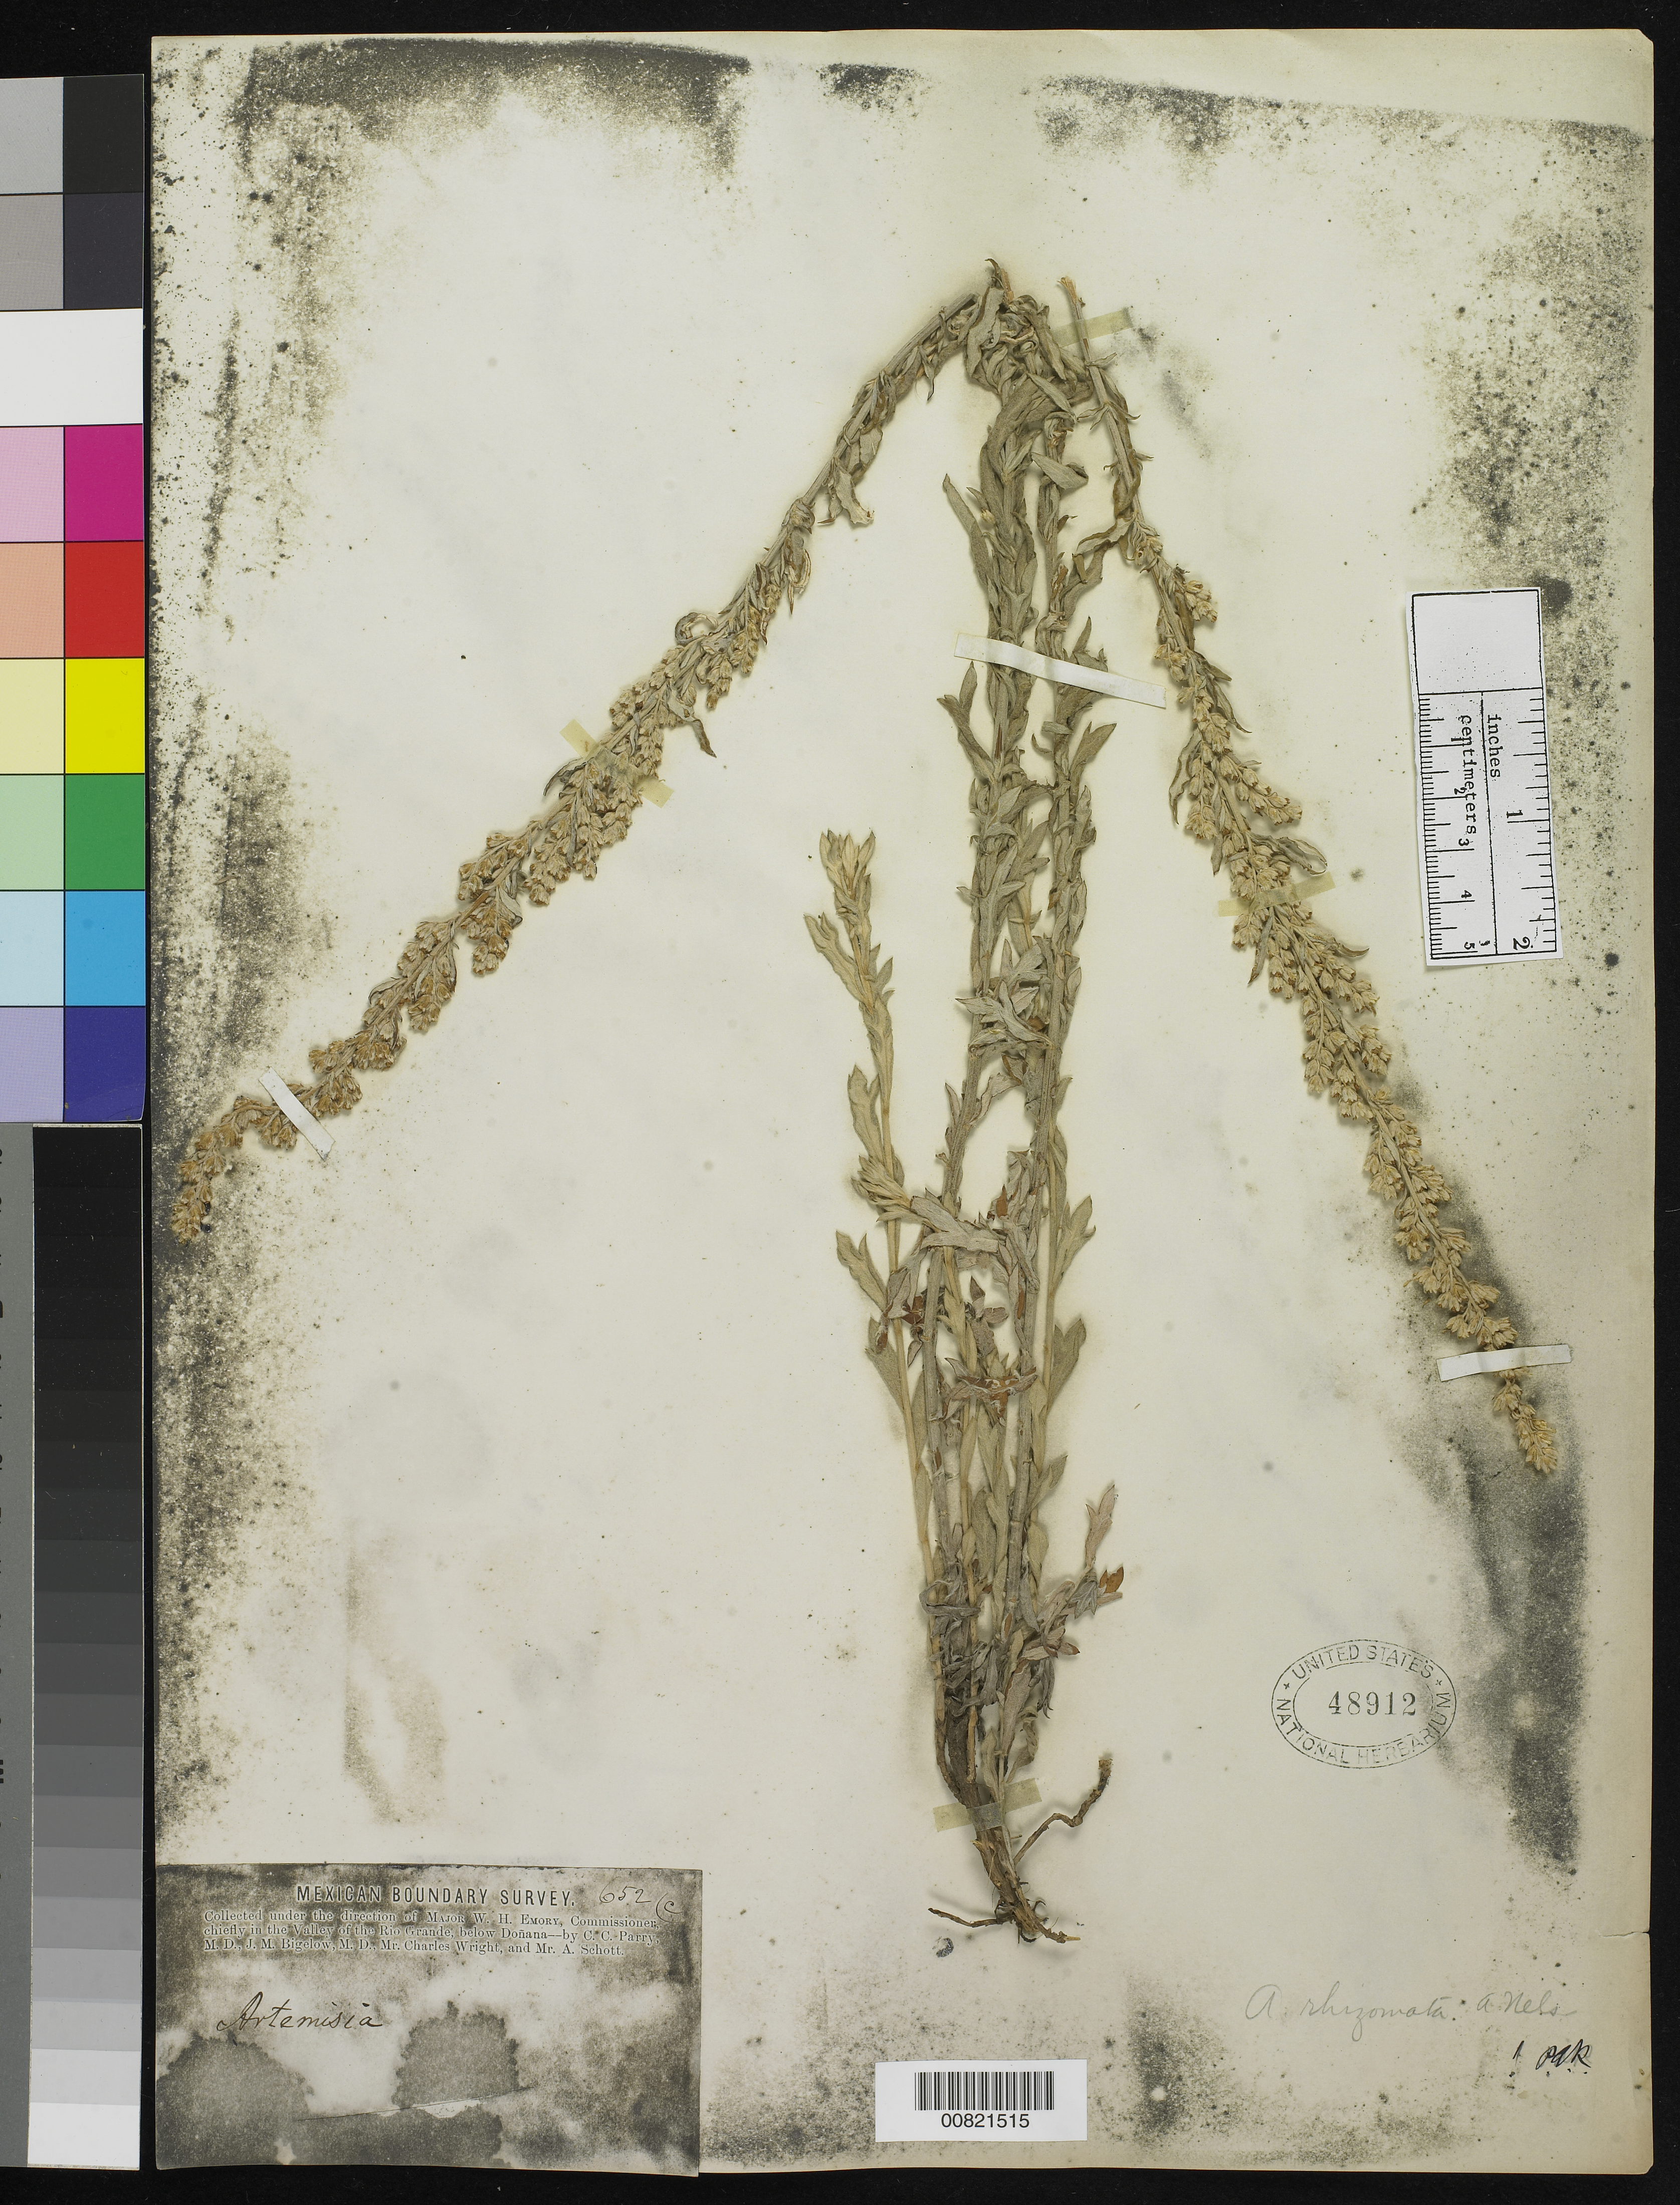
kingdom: Plantae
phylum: Tracheophyta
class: Magnoliopsida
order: Asterales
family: Asteraceae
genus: Artemisia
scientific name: Artemisia rhizomata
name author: A. Nelson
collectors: C. C. Parry, J. M. Bigelow, C. Wright & A. C. V. Schott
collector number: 652c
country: United States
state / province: New Mexico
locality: Valley of the Rio Grande, below Doñana, New Mexico.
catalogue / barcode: US 48912